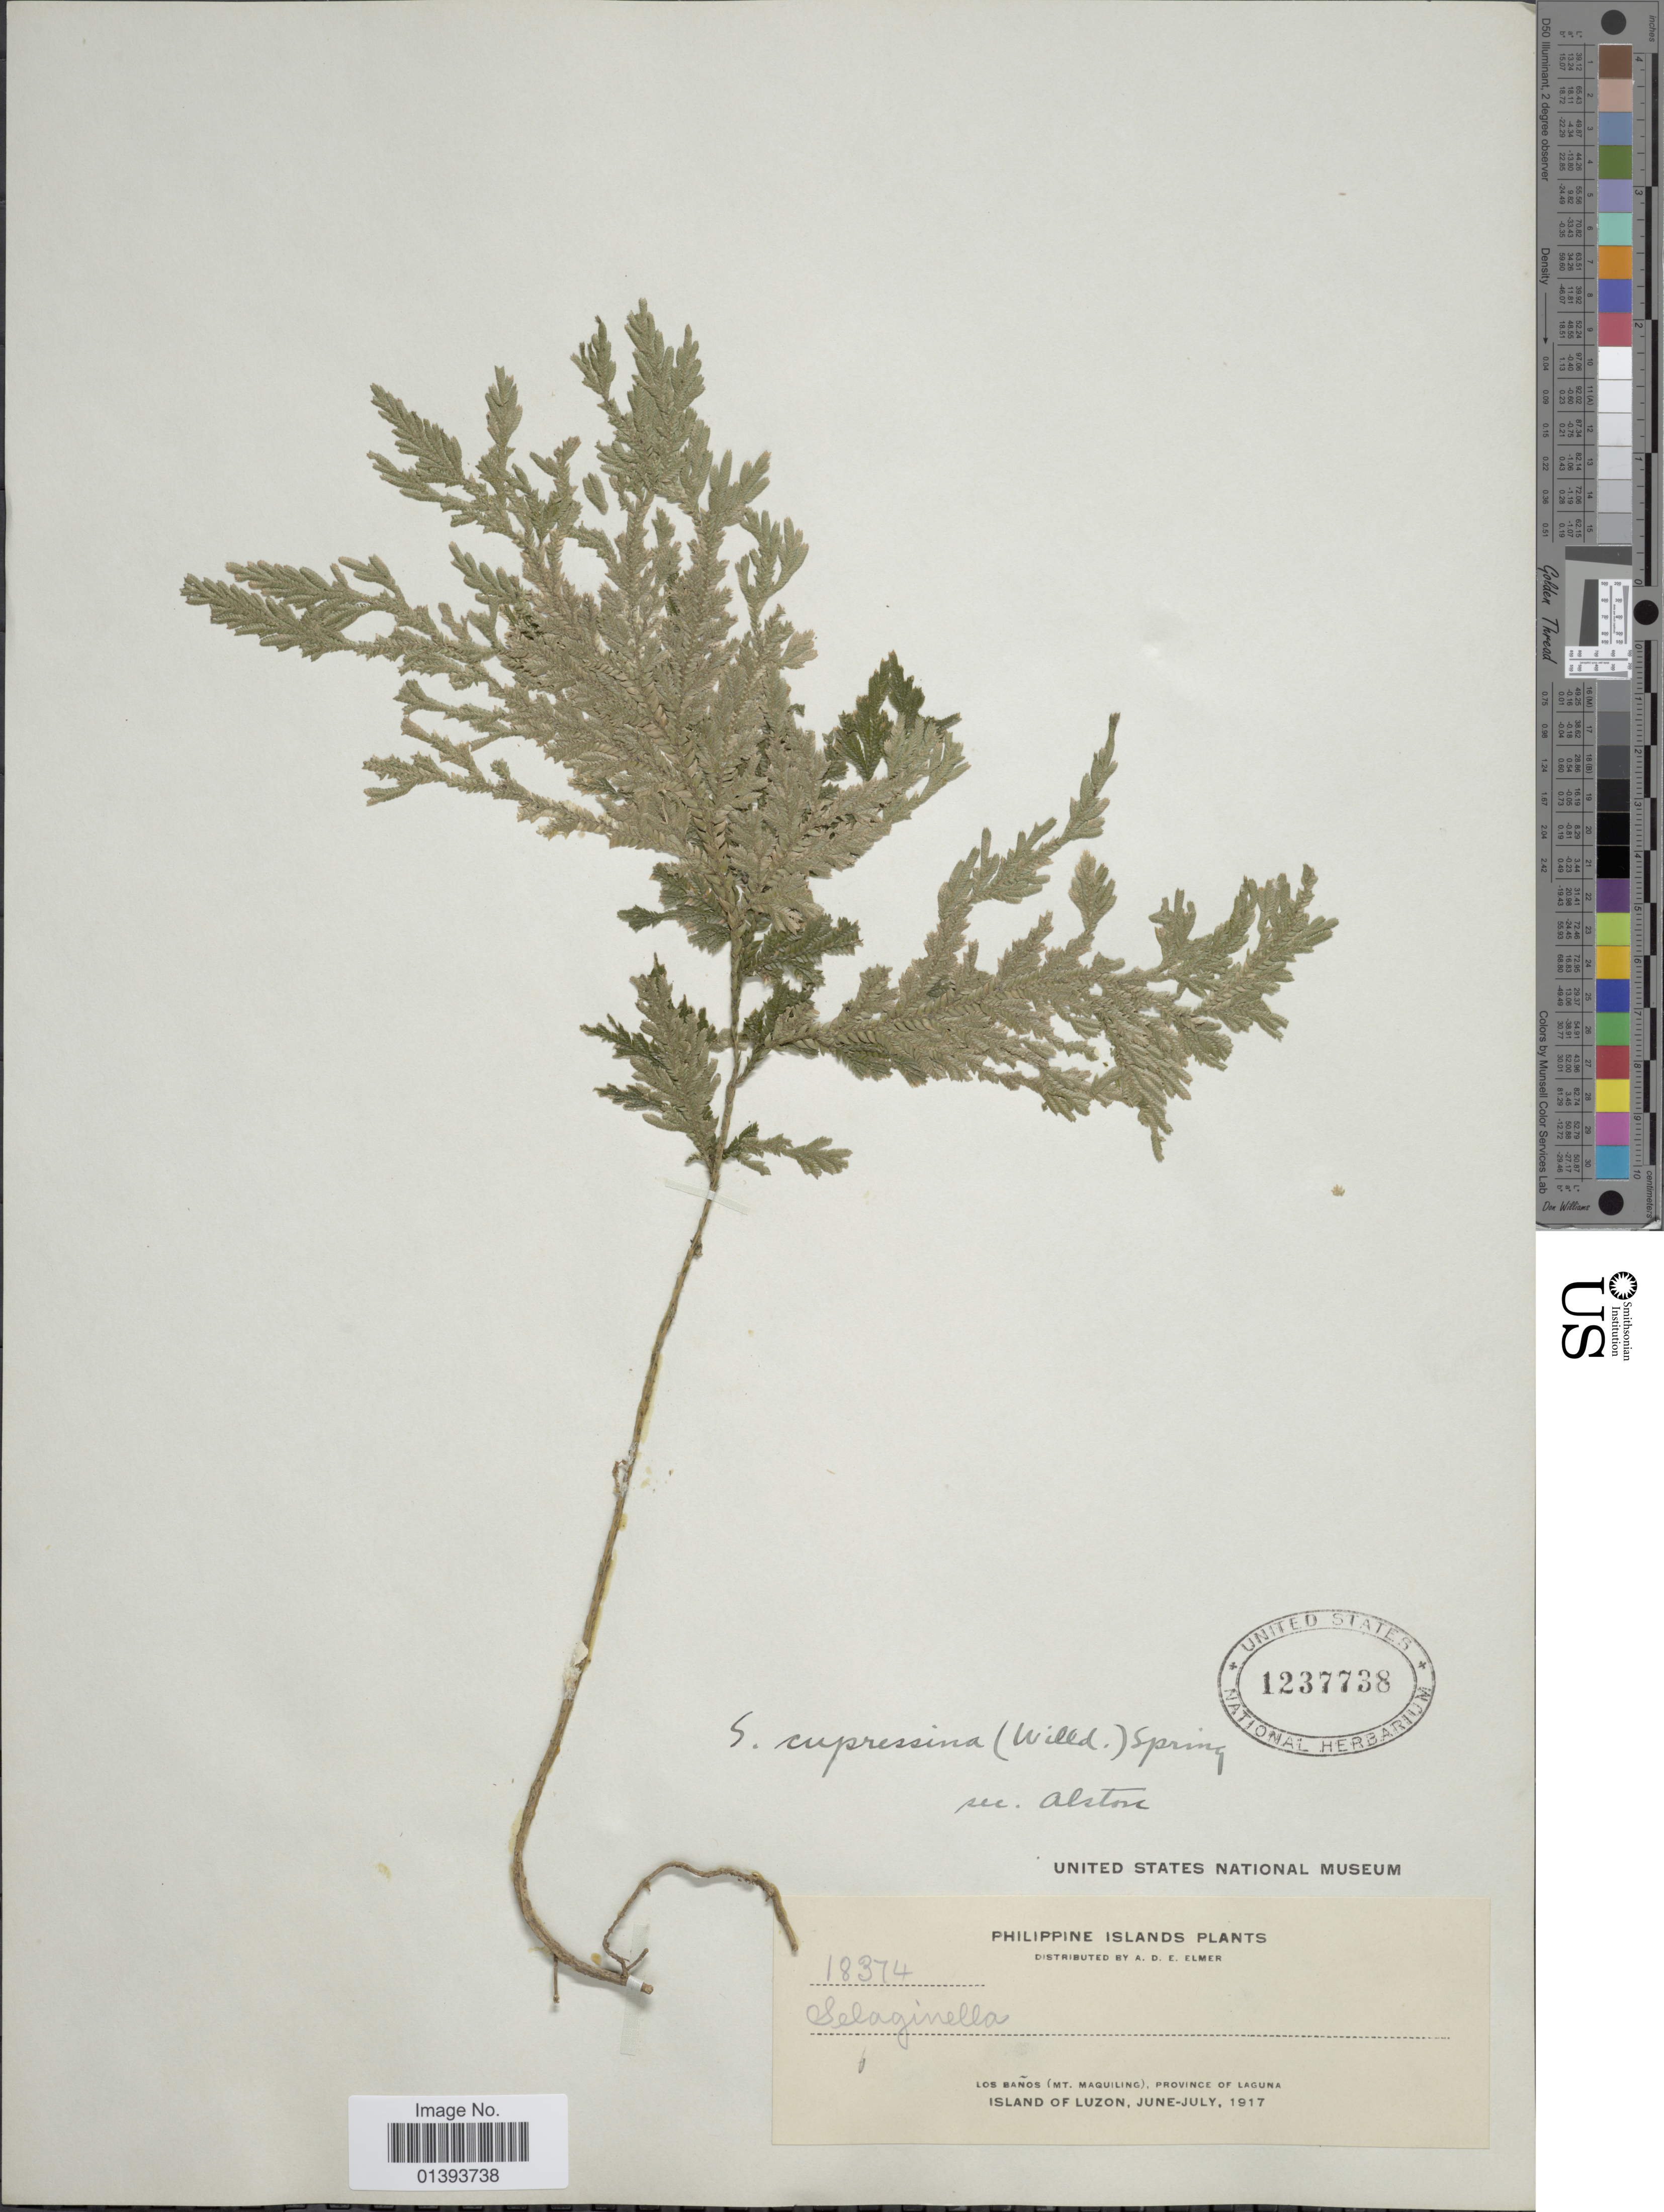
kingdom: Plantae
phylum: Tracheophyta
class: Lycopodiopsida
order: Selaginellales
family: Selaginellaceae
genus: Selaginella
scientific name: Selaginella cupressina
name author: (Willd.) Spring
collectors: A. D. E. Elmer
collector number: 18374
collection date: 1917-06/1917-07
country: Philippines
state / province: Central Luzon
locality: Los Baños (Mt. Maquilling), province of Laguna, Island of Luzon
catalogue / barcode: US 1237738